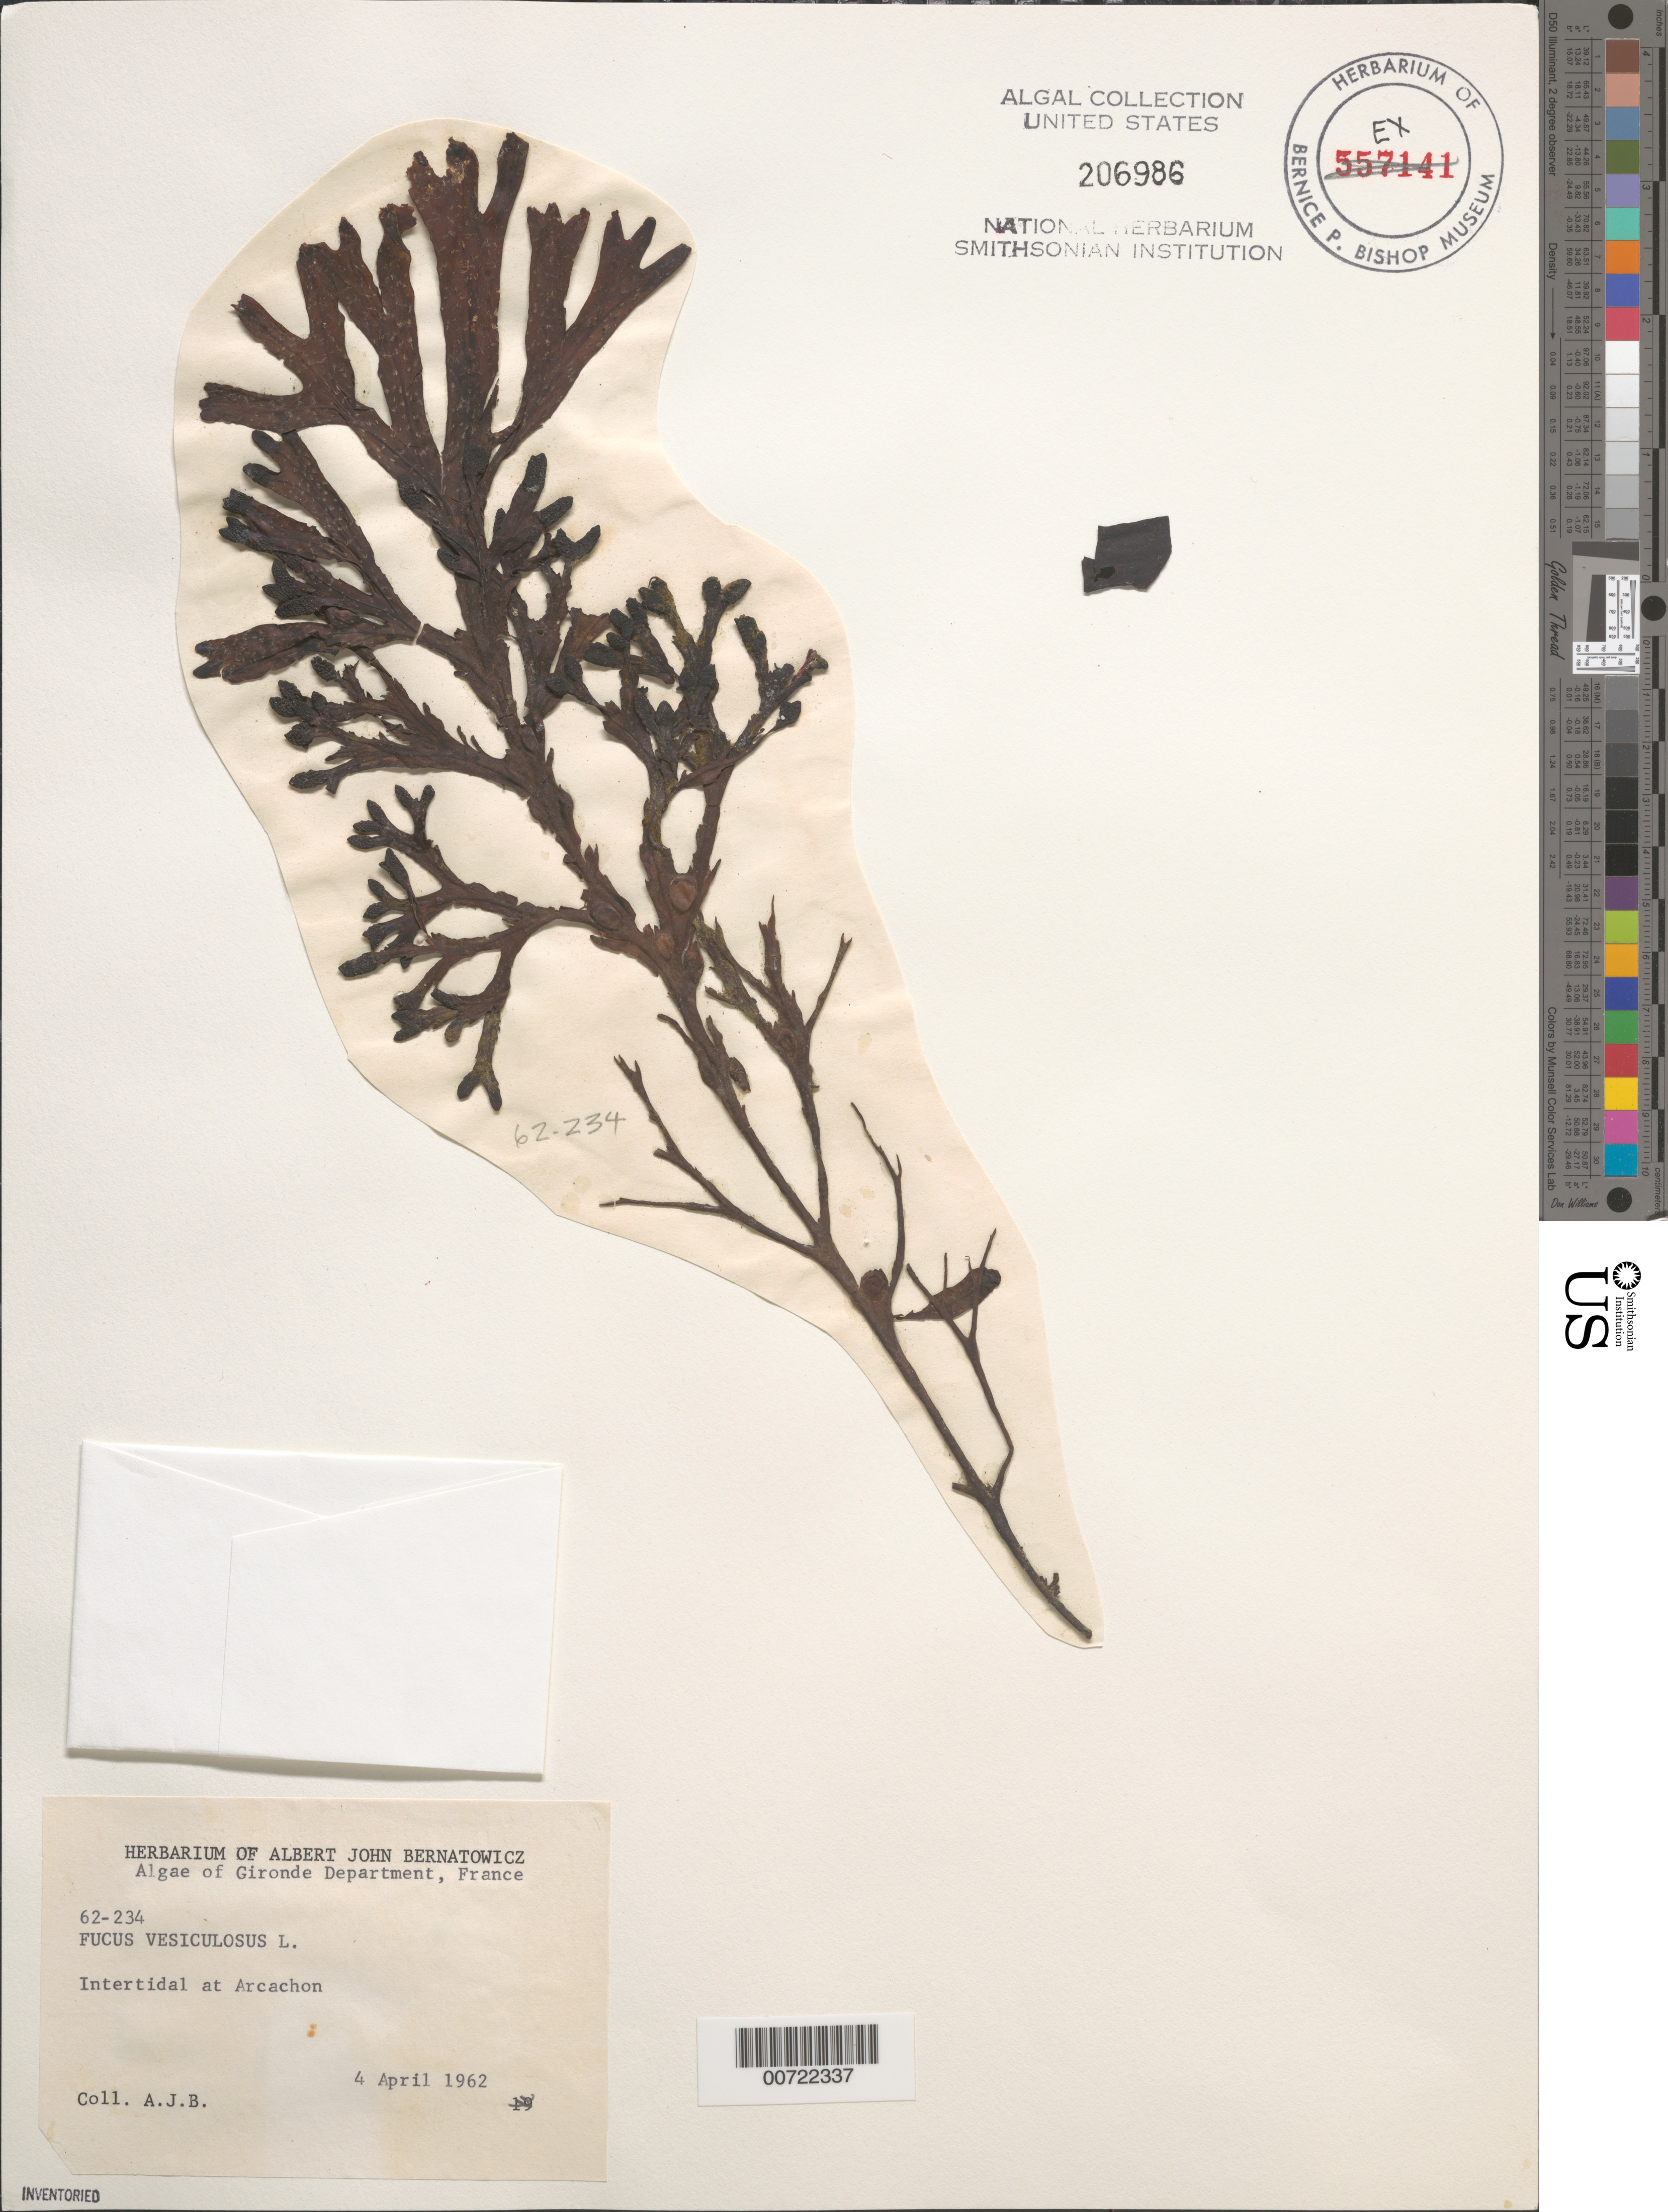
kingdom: Chromista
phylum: Ochrophyta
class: Phaeophyceae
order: Fucales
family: Fucaceae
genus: Fucus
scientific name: Fucus vesiculosus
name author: L.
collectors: A. Bernatowicz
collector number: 62-234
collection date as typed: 04 Apr 1962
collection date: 1962-04-04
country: France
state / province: Nouvelle-Aquitaine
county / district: Gironde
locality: Arcachon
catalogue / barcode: US 206986